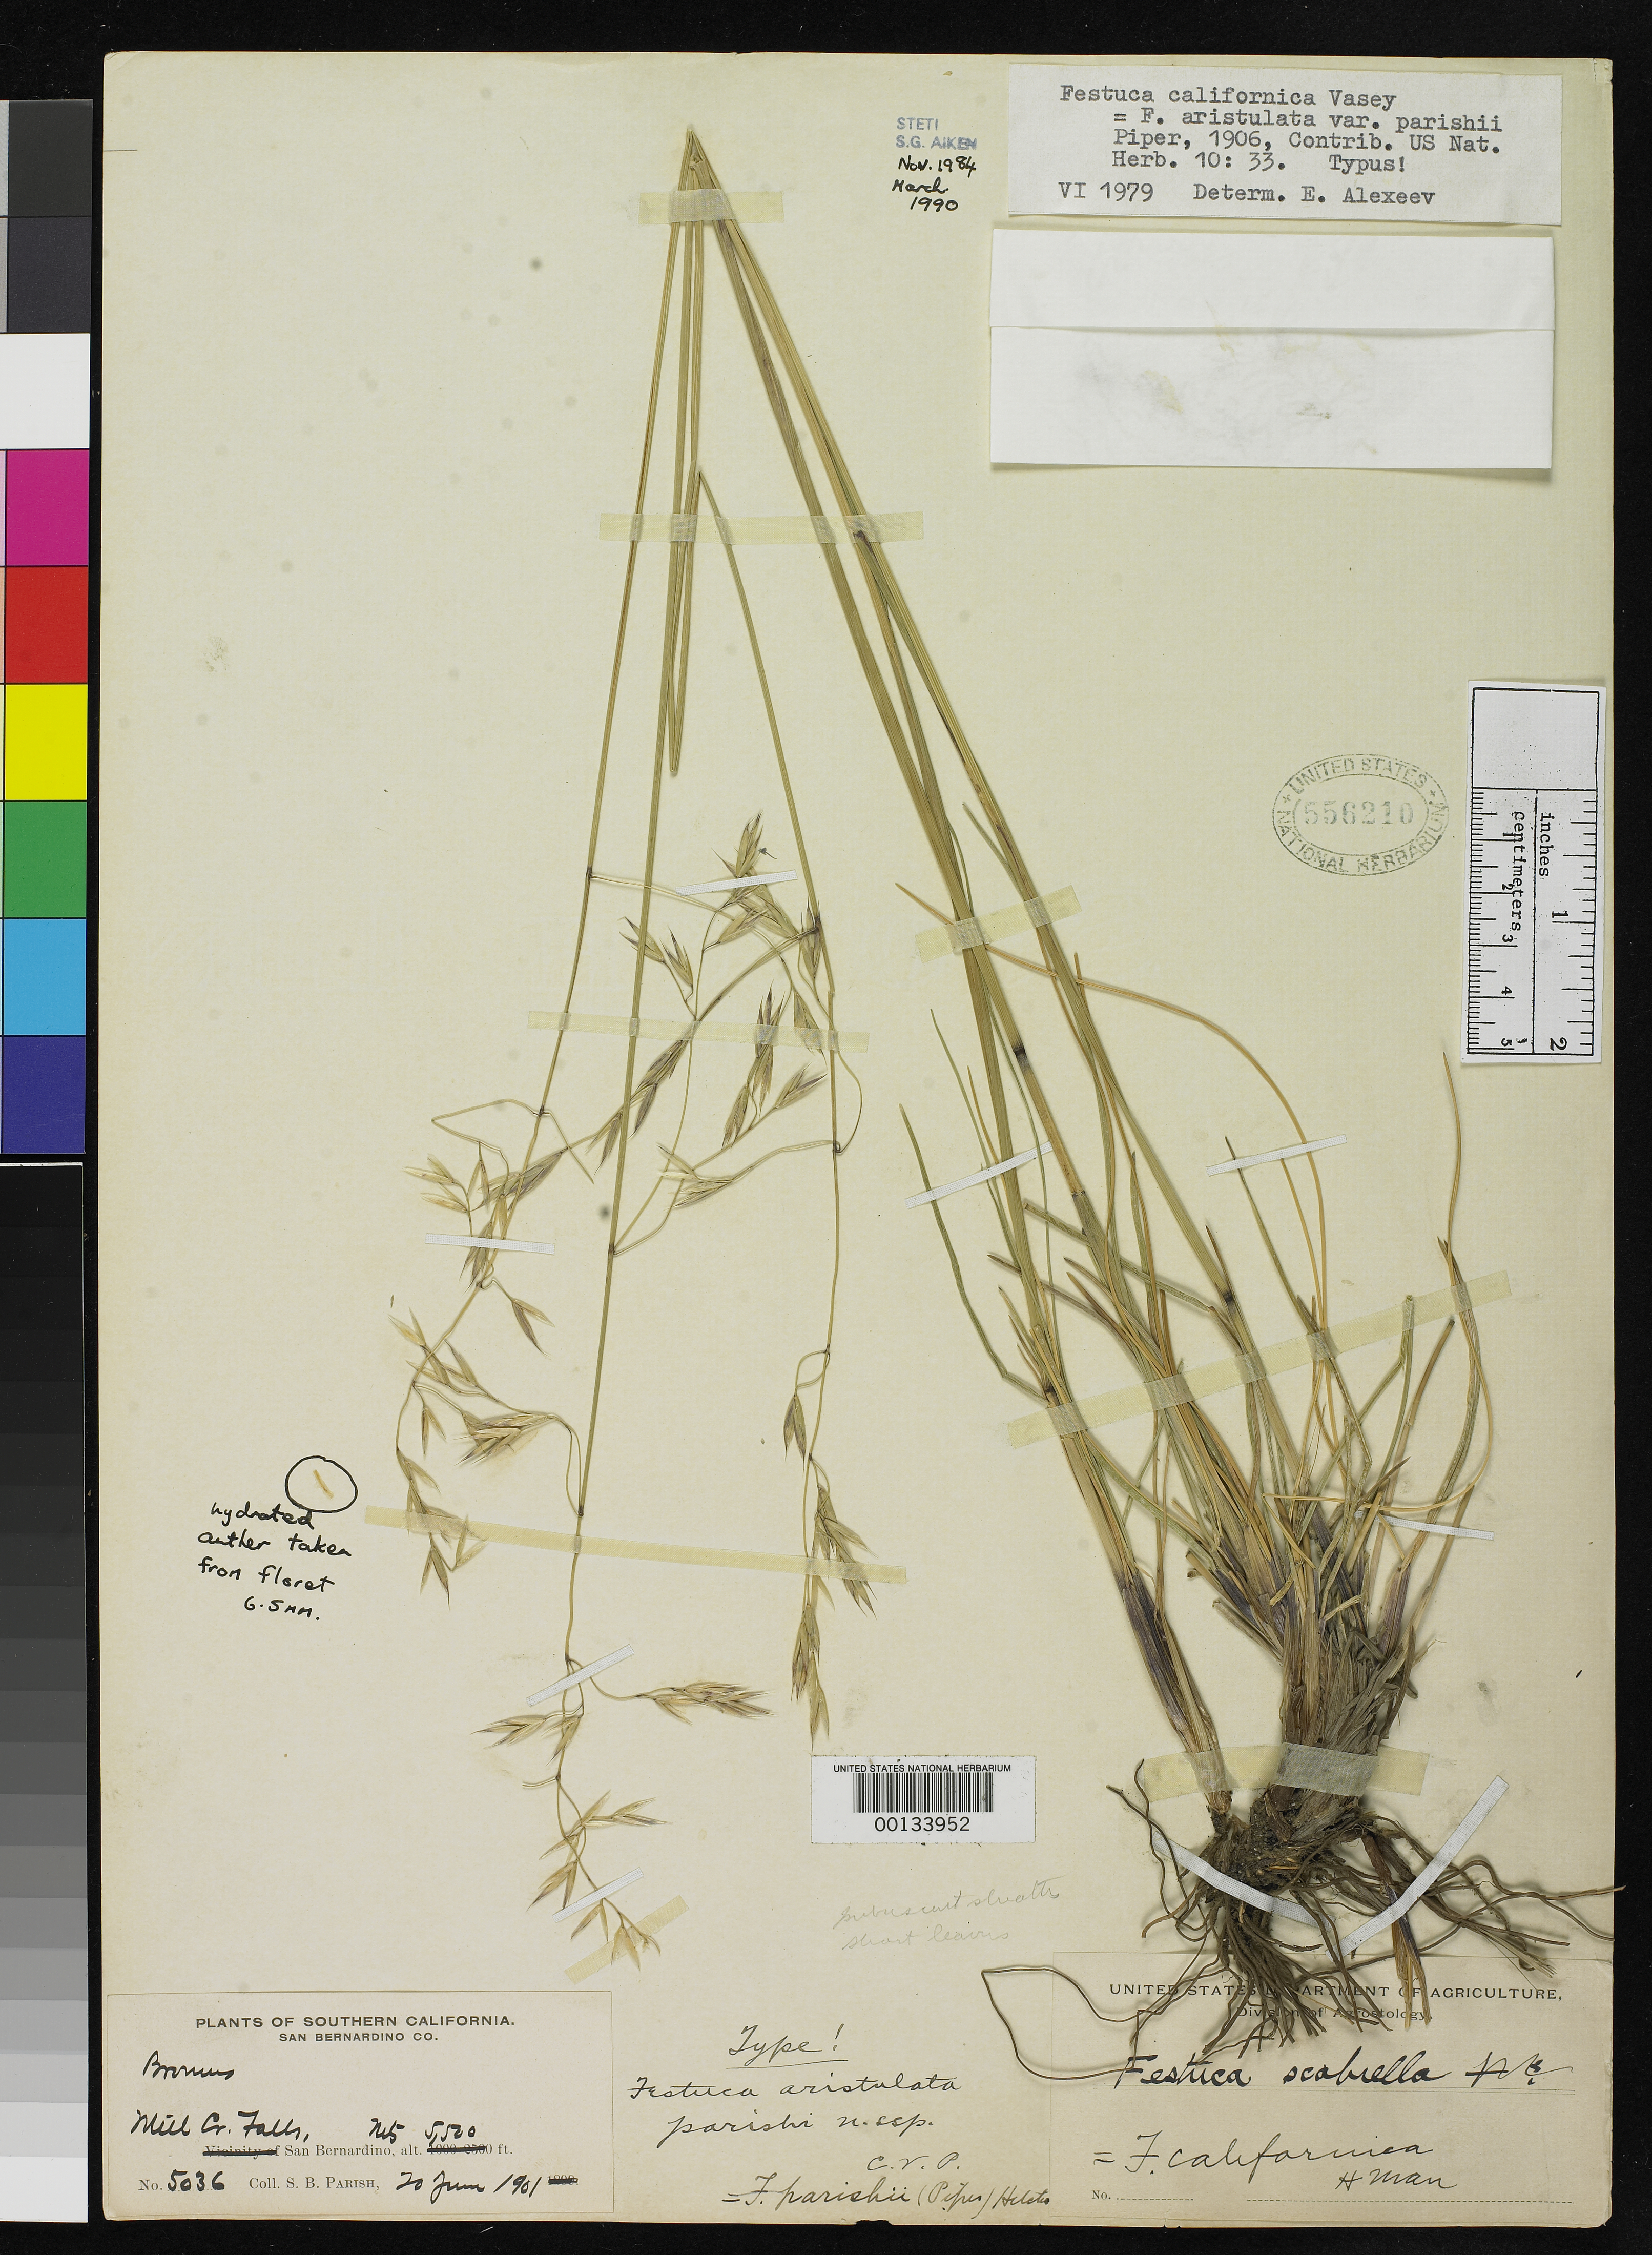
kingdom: Plantae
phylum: Tracheophyta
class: Liliopsida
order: Poales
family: Poaceae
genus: Festuca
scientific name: Festuca aristulata subsp. parishii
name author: Piper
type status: Holotype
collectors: S. B. Parish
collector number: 5036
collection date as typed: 20 Jun 1901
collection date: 1901-06-20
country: United States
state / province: California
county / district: San Bernardino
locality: Mill Cr. Falls, San Bernardino Mts.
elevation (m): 1676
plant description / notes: As "parishi".; Cited 2003 by Soreng et al., Cat. New World Grasses 4 (Contr. U.S. Natl. Herb. 48): 316.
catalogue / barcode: US 556210